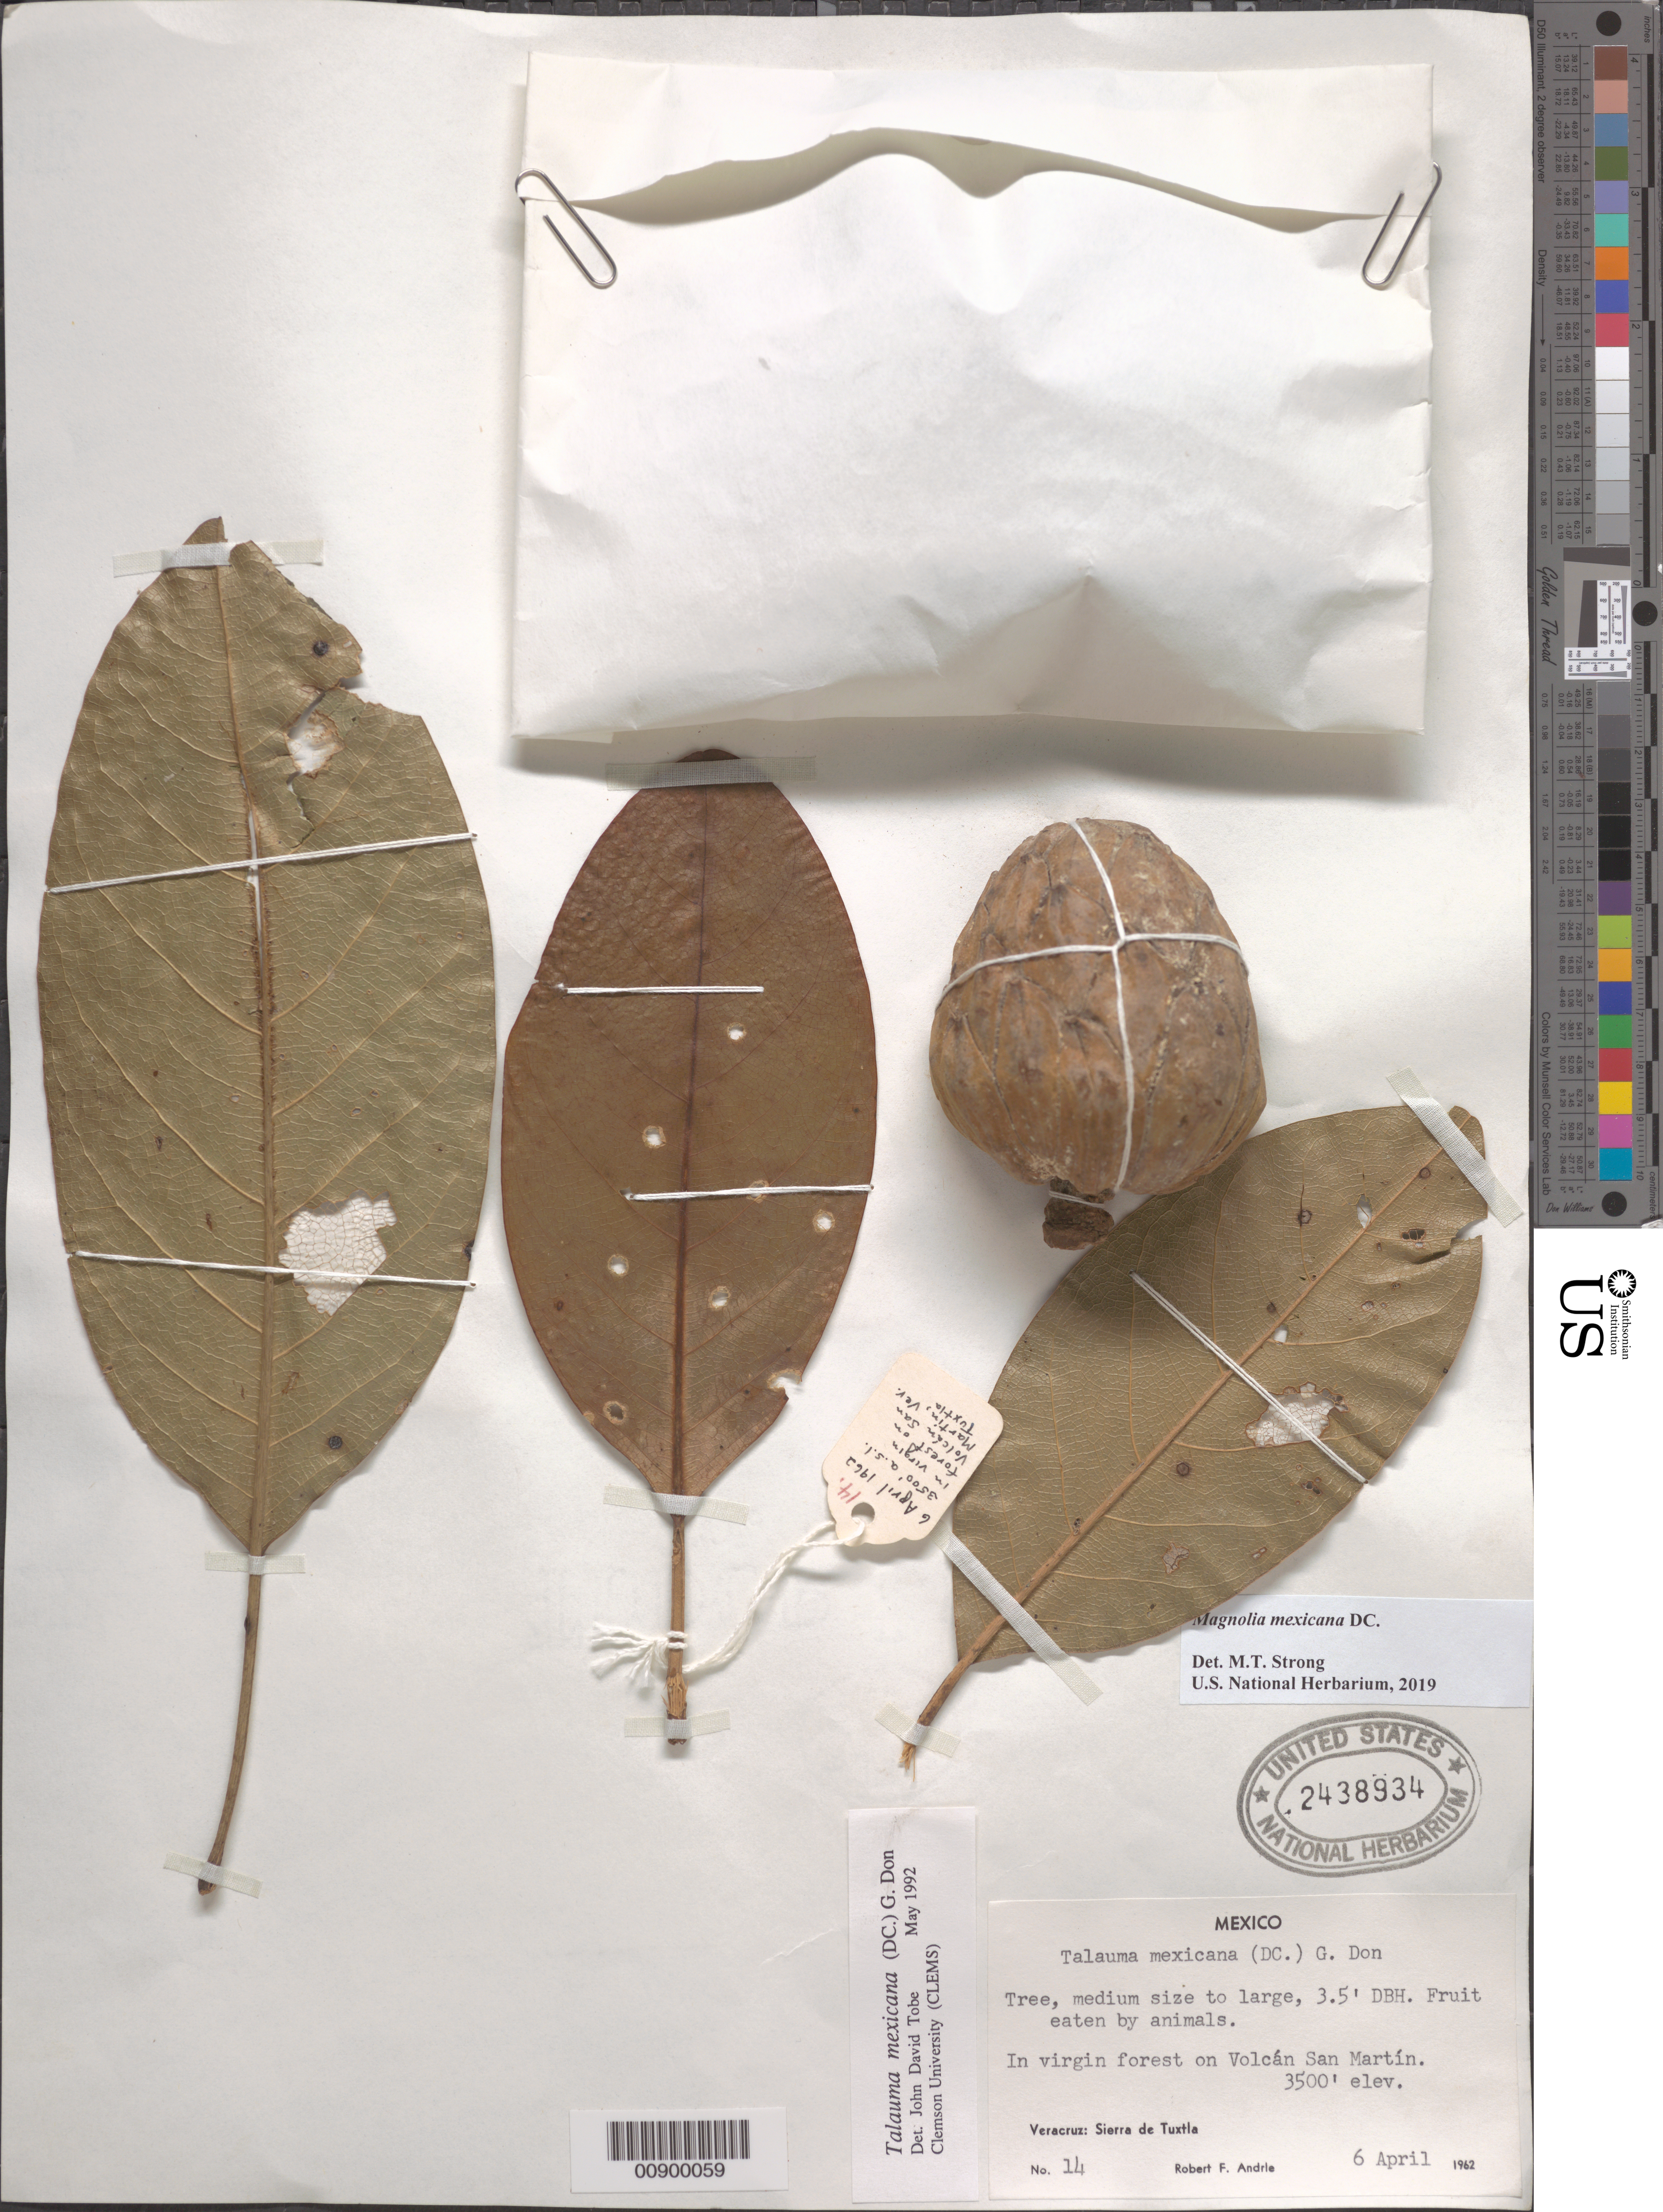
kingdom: Plantae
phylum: Tracheophyta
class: Magnoliopsida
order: Magnoliales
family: Magnoliaceae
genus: Magnolia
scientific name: Magnolia mexicana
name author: DC.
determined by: Strong, Mark T., (BOT), Smithsonian Institution - National Museum of Natural History (UNITED STATES)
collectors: R. Andrle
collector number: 14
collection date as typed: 06 Apr 1962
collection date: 1962-04-06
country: Mexico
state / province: Veracruz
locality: Veracruz: Sierra de Tuxtla. On Volcán San Martin.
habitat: In virgin forest on Volcán.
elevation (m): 1067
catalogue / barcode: US 2438934